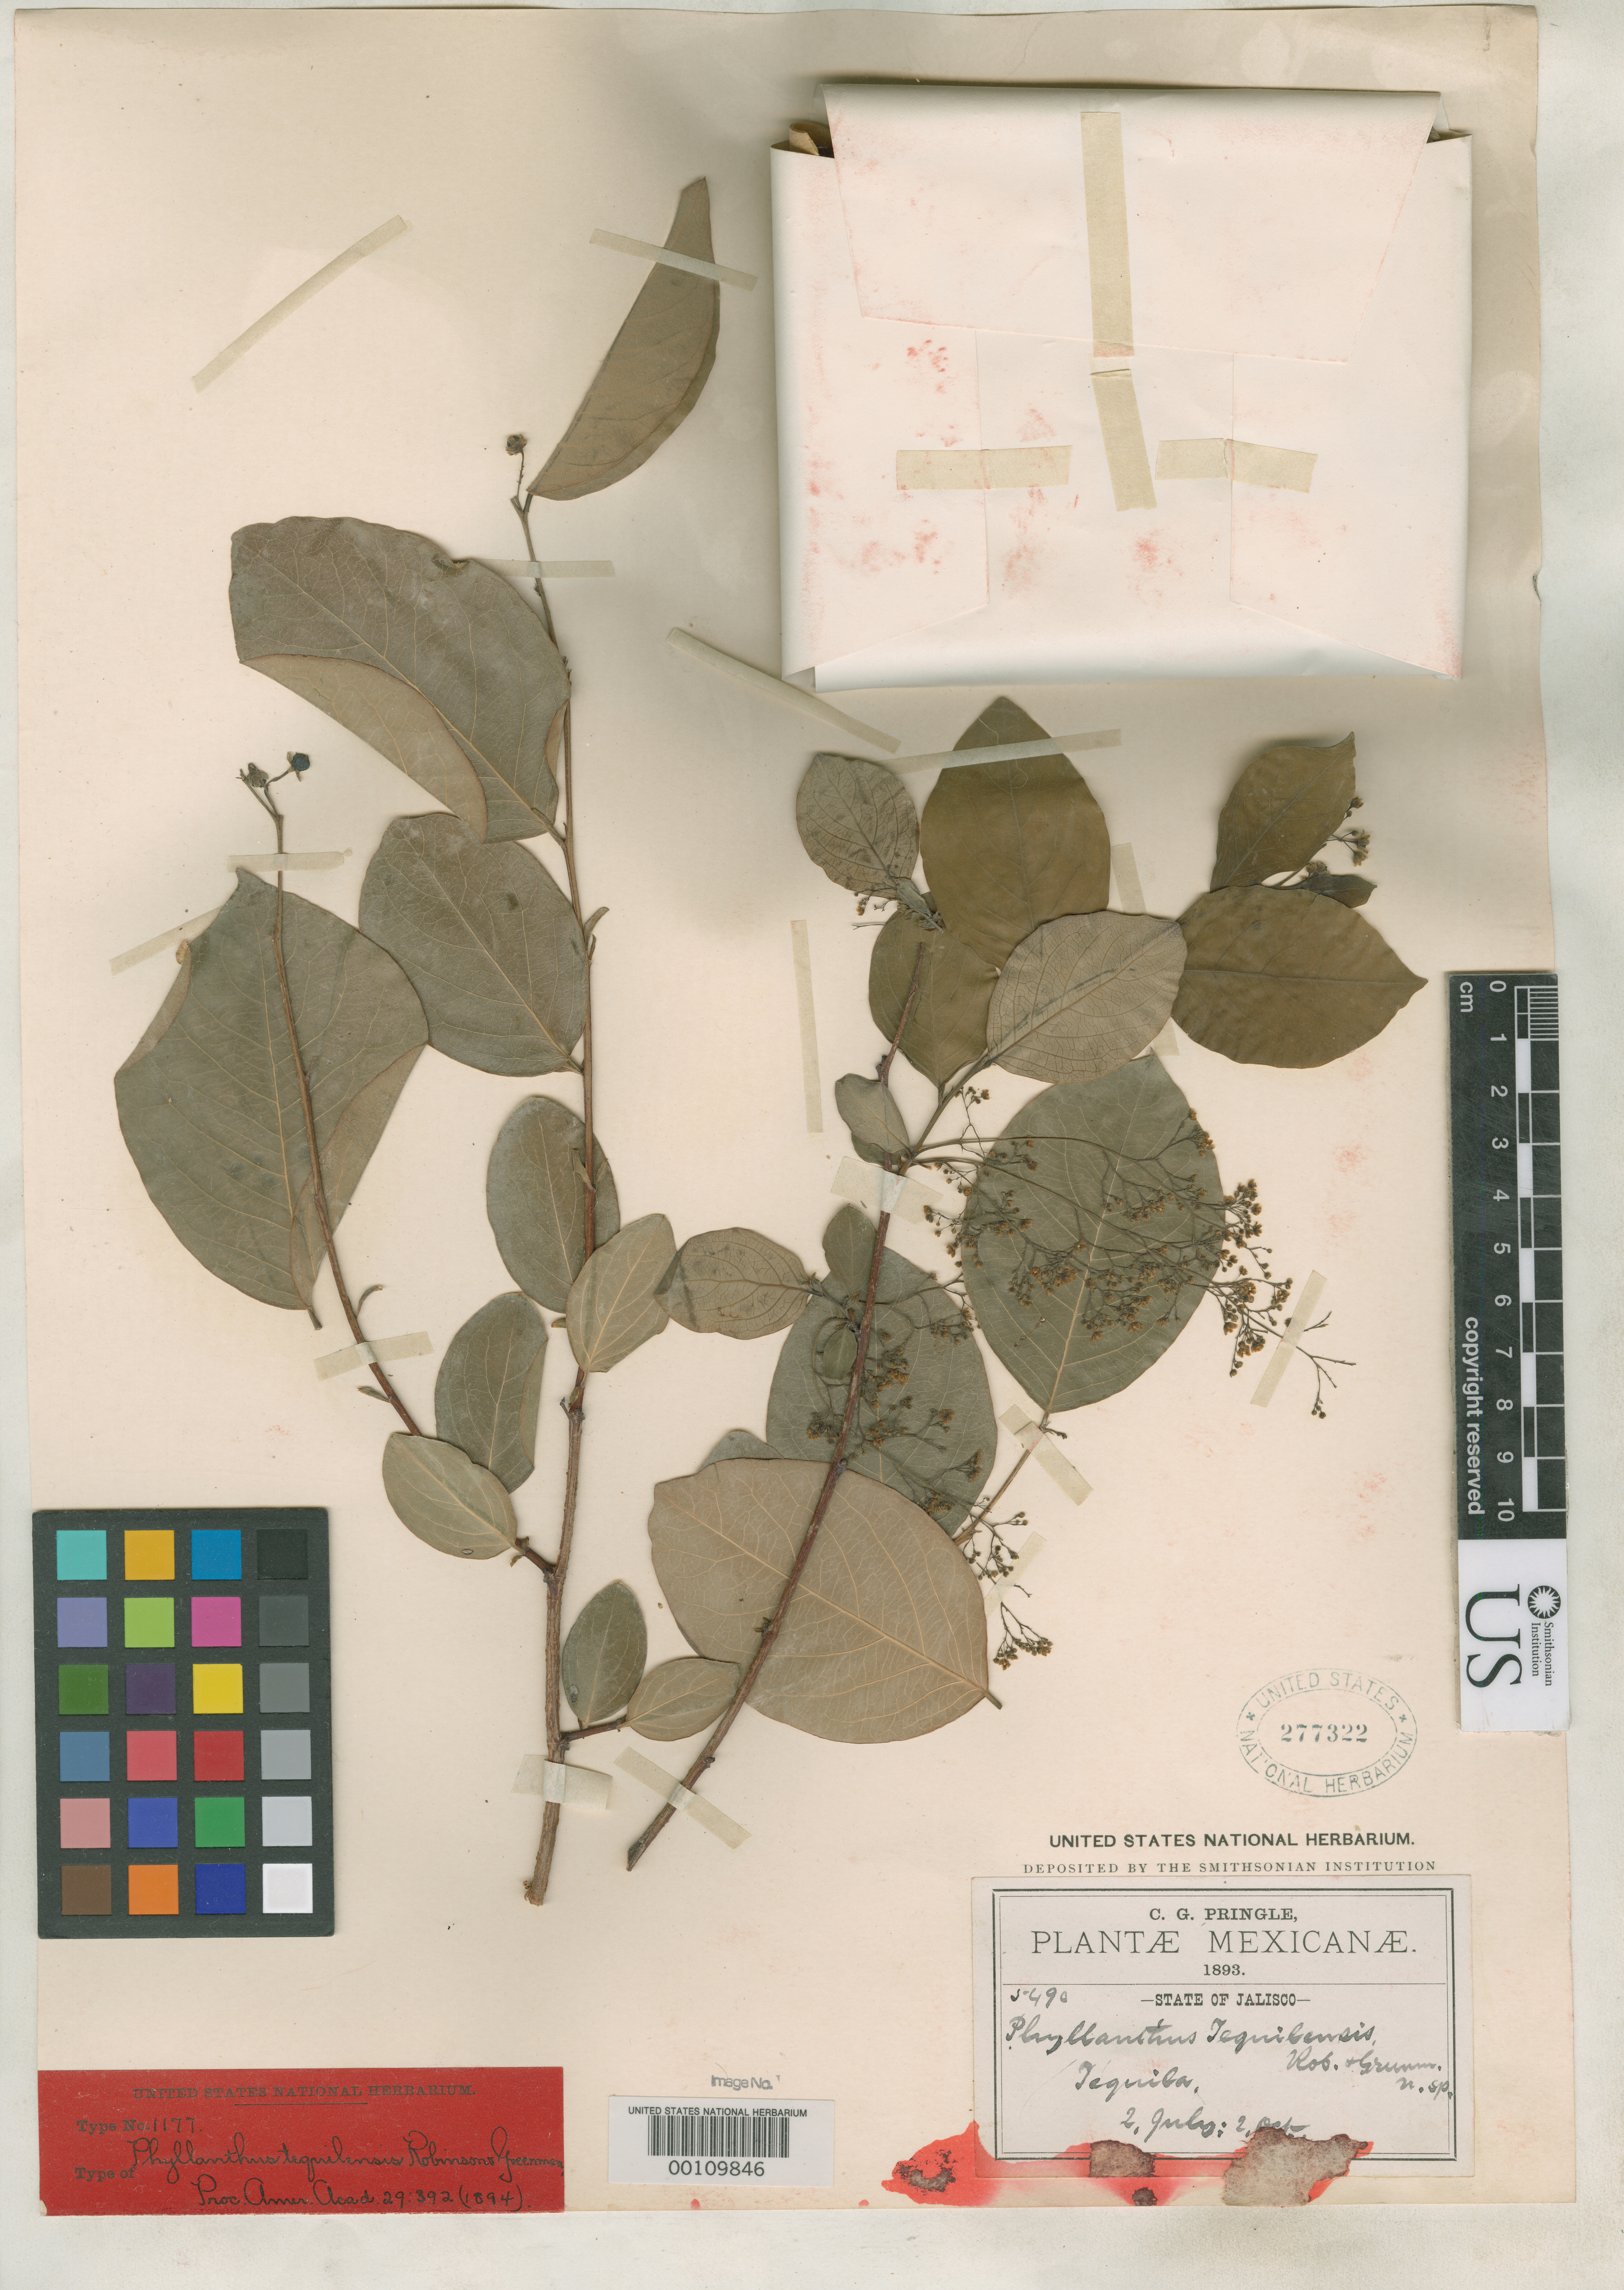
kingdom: Plantae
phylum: Tracheophyta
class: Magnoliopsida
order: Malpighiales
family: Phyllanthaceae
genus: Phyllanthus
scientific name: Phyllanthus tequilensis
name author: B.L. Rob. & Greenm.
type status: Isotype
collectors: C. G. Pringle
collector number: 5490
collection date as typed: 02 Jul 1893 to 02 Oct 1893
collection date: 1893-07-02/1893-10-02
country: Mexico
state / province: Jalisco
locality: Near Tequila.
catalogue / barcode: US 277322